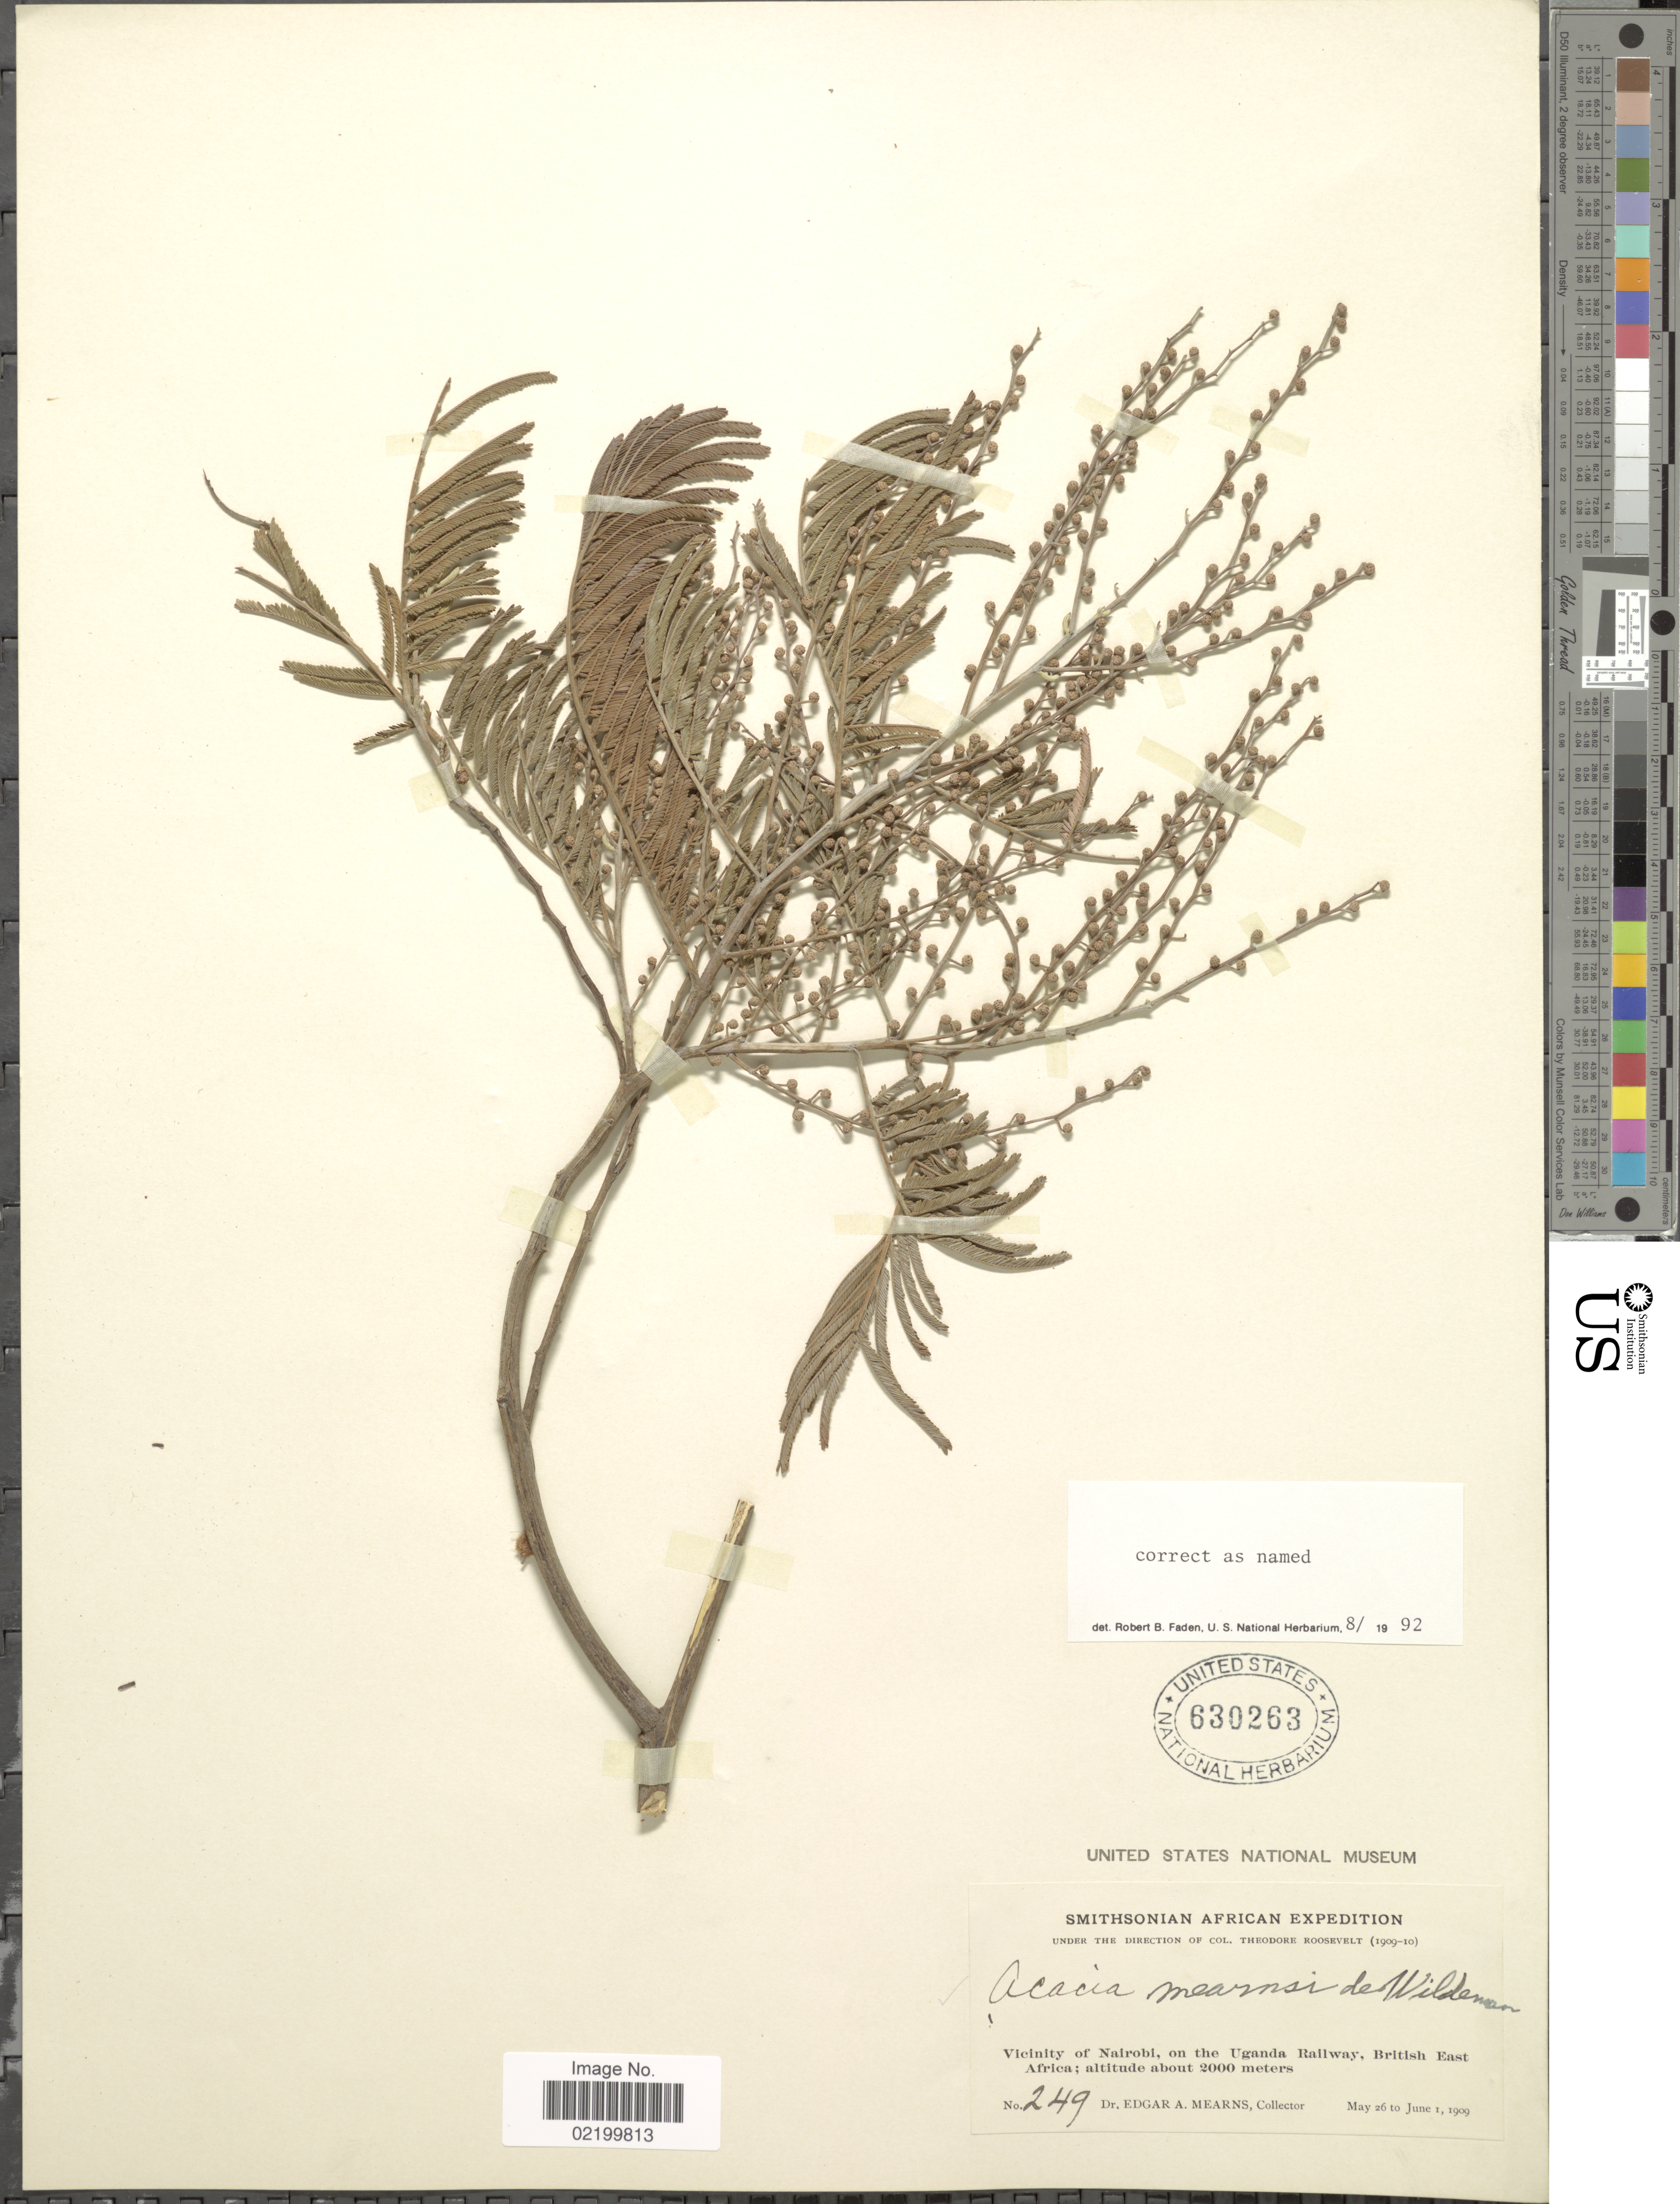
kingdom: Plantae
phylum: Tracheophyta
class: Magnoliopsida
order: Fabales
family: Fabaceae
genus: Acacia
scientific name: Acacia mearnsii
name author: De Wild.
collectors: E. A. Mearns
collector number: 249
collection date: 1909-05-26/1909-06-01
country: Kenya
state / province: Nairobi Area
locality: Vicinity of Nairobi, on the Uganda Railway, British East Africa.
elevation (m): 2000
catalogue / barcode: US 630263